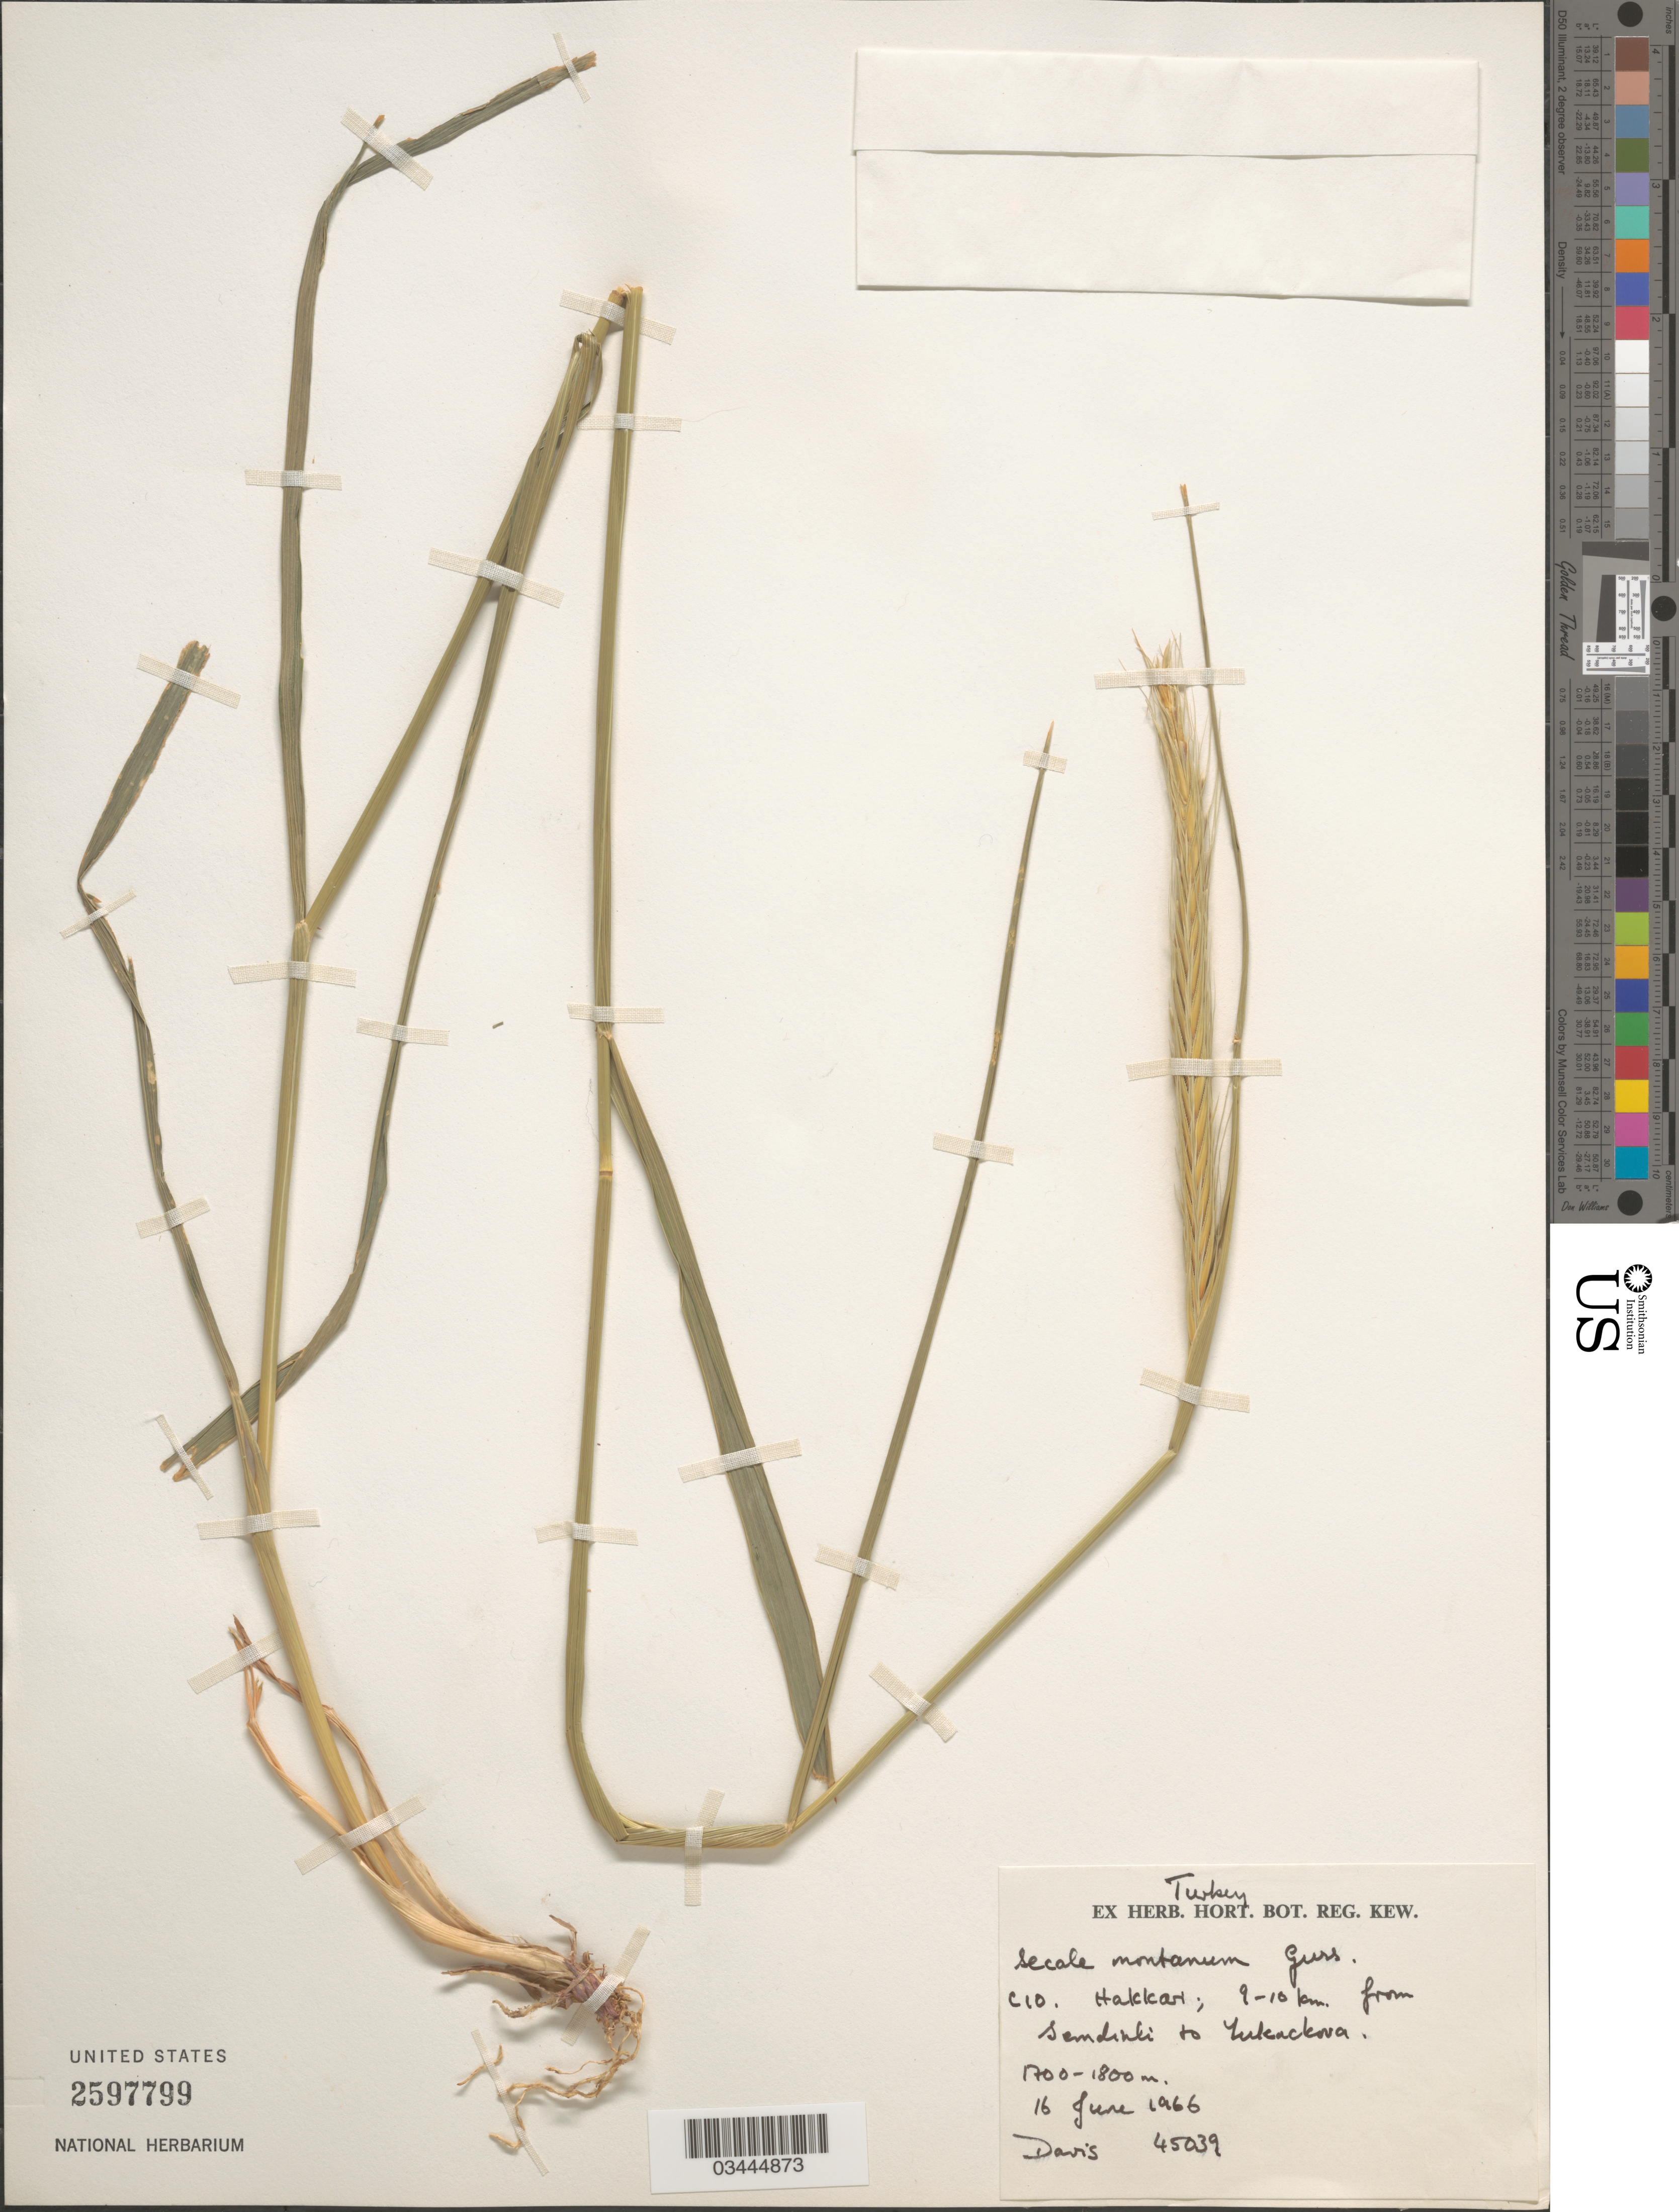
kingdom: Plantae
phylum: Tracheophyta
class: Liliopsida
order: Poales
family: Poaceae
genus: Secale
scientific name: Secale montanum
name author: Gussone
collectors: -. Davis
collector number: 45039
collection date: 1966-06-16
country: Turkey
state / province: Hakkari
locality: C10. Hakkari; 9-10 km. from Semdinli to Yuksekova.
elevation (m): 1700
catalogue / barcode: US 2597799